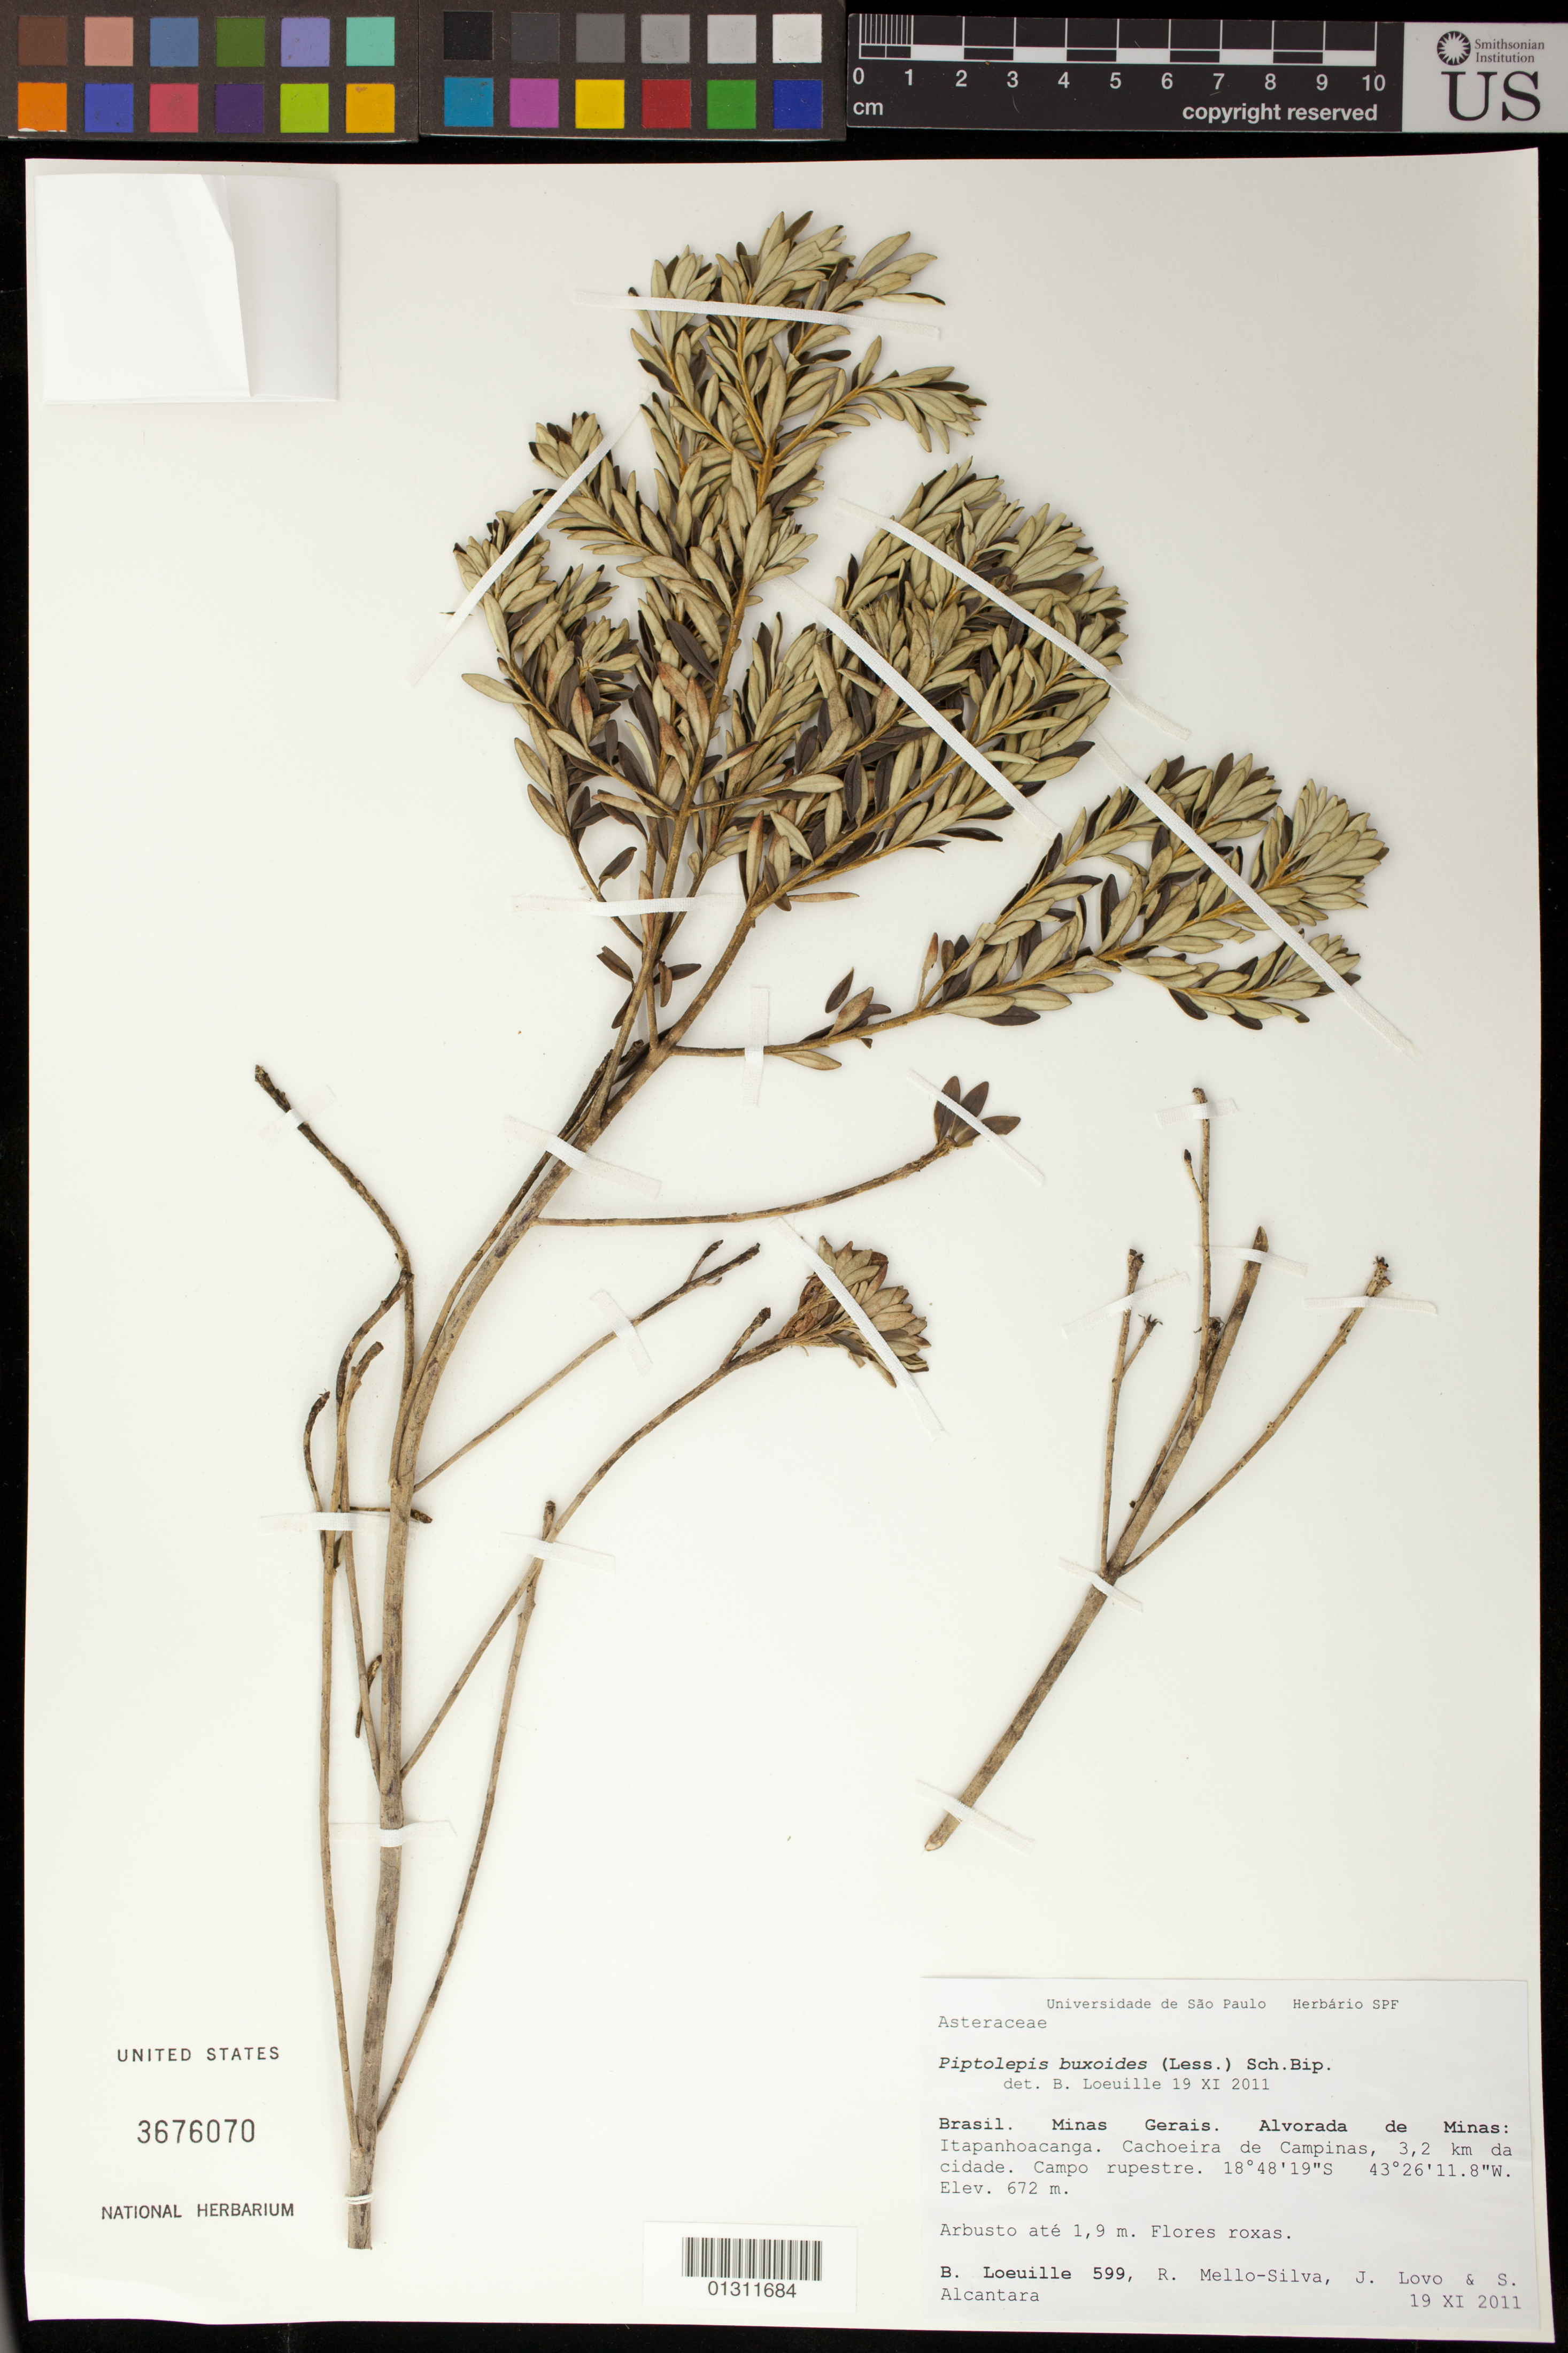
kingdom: Plantae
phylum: Tracheophyta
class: Magnoliopsida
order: Asterales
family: Asteraceae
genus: Piptolepis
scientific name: Piptolepis buxoides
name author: (Less.) Sch. Bip.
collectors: B. Loeuille, R. Mello-Silva, J. Lovo & S. Alcantara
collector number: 599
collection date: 2011-11-19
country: Brazil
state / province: Minas Gerais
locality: Alvorada de Minas: Itapanhoacanga. Cachoeira de Campinas, 3,2 km da cidade.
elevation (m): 672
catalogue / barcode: US 3676070